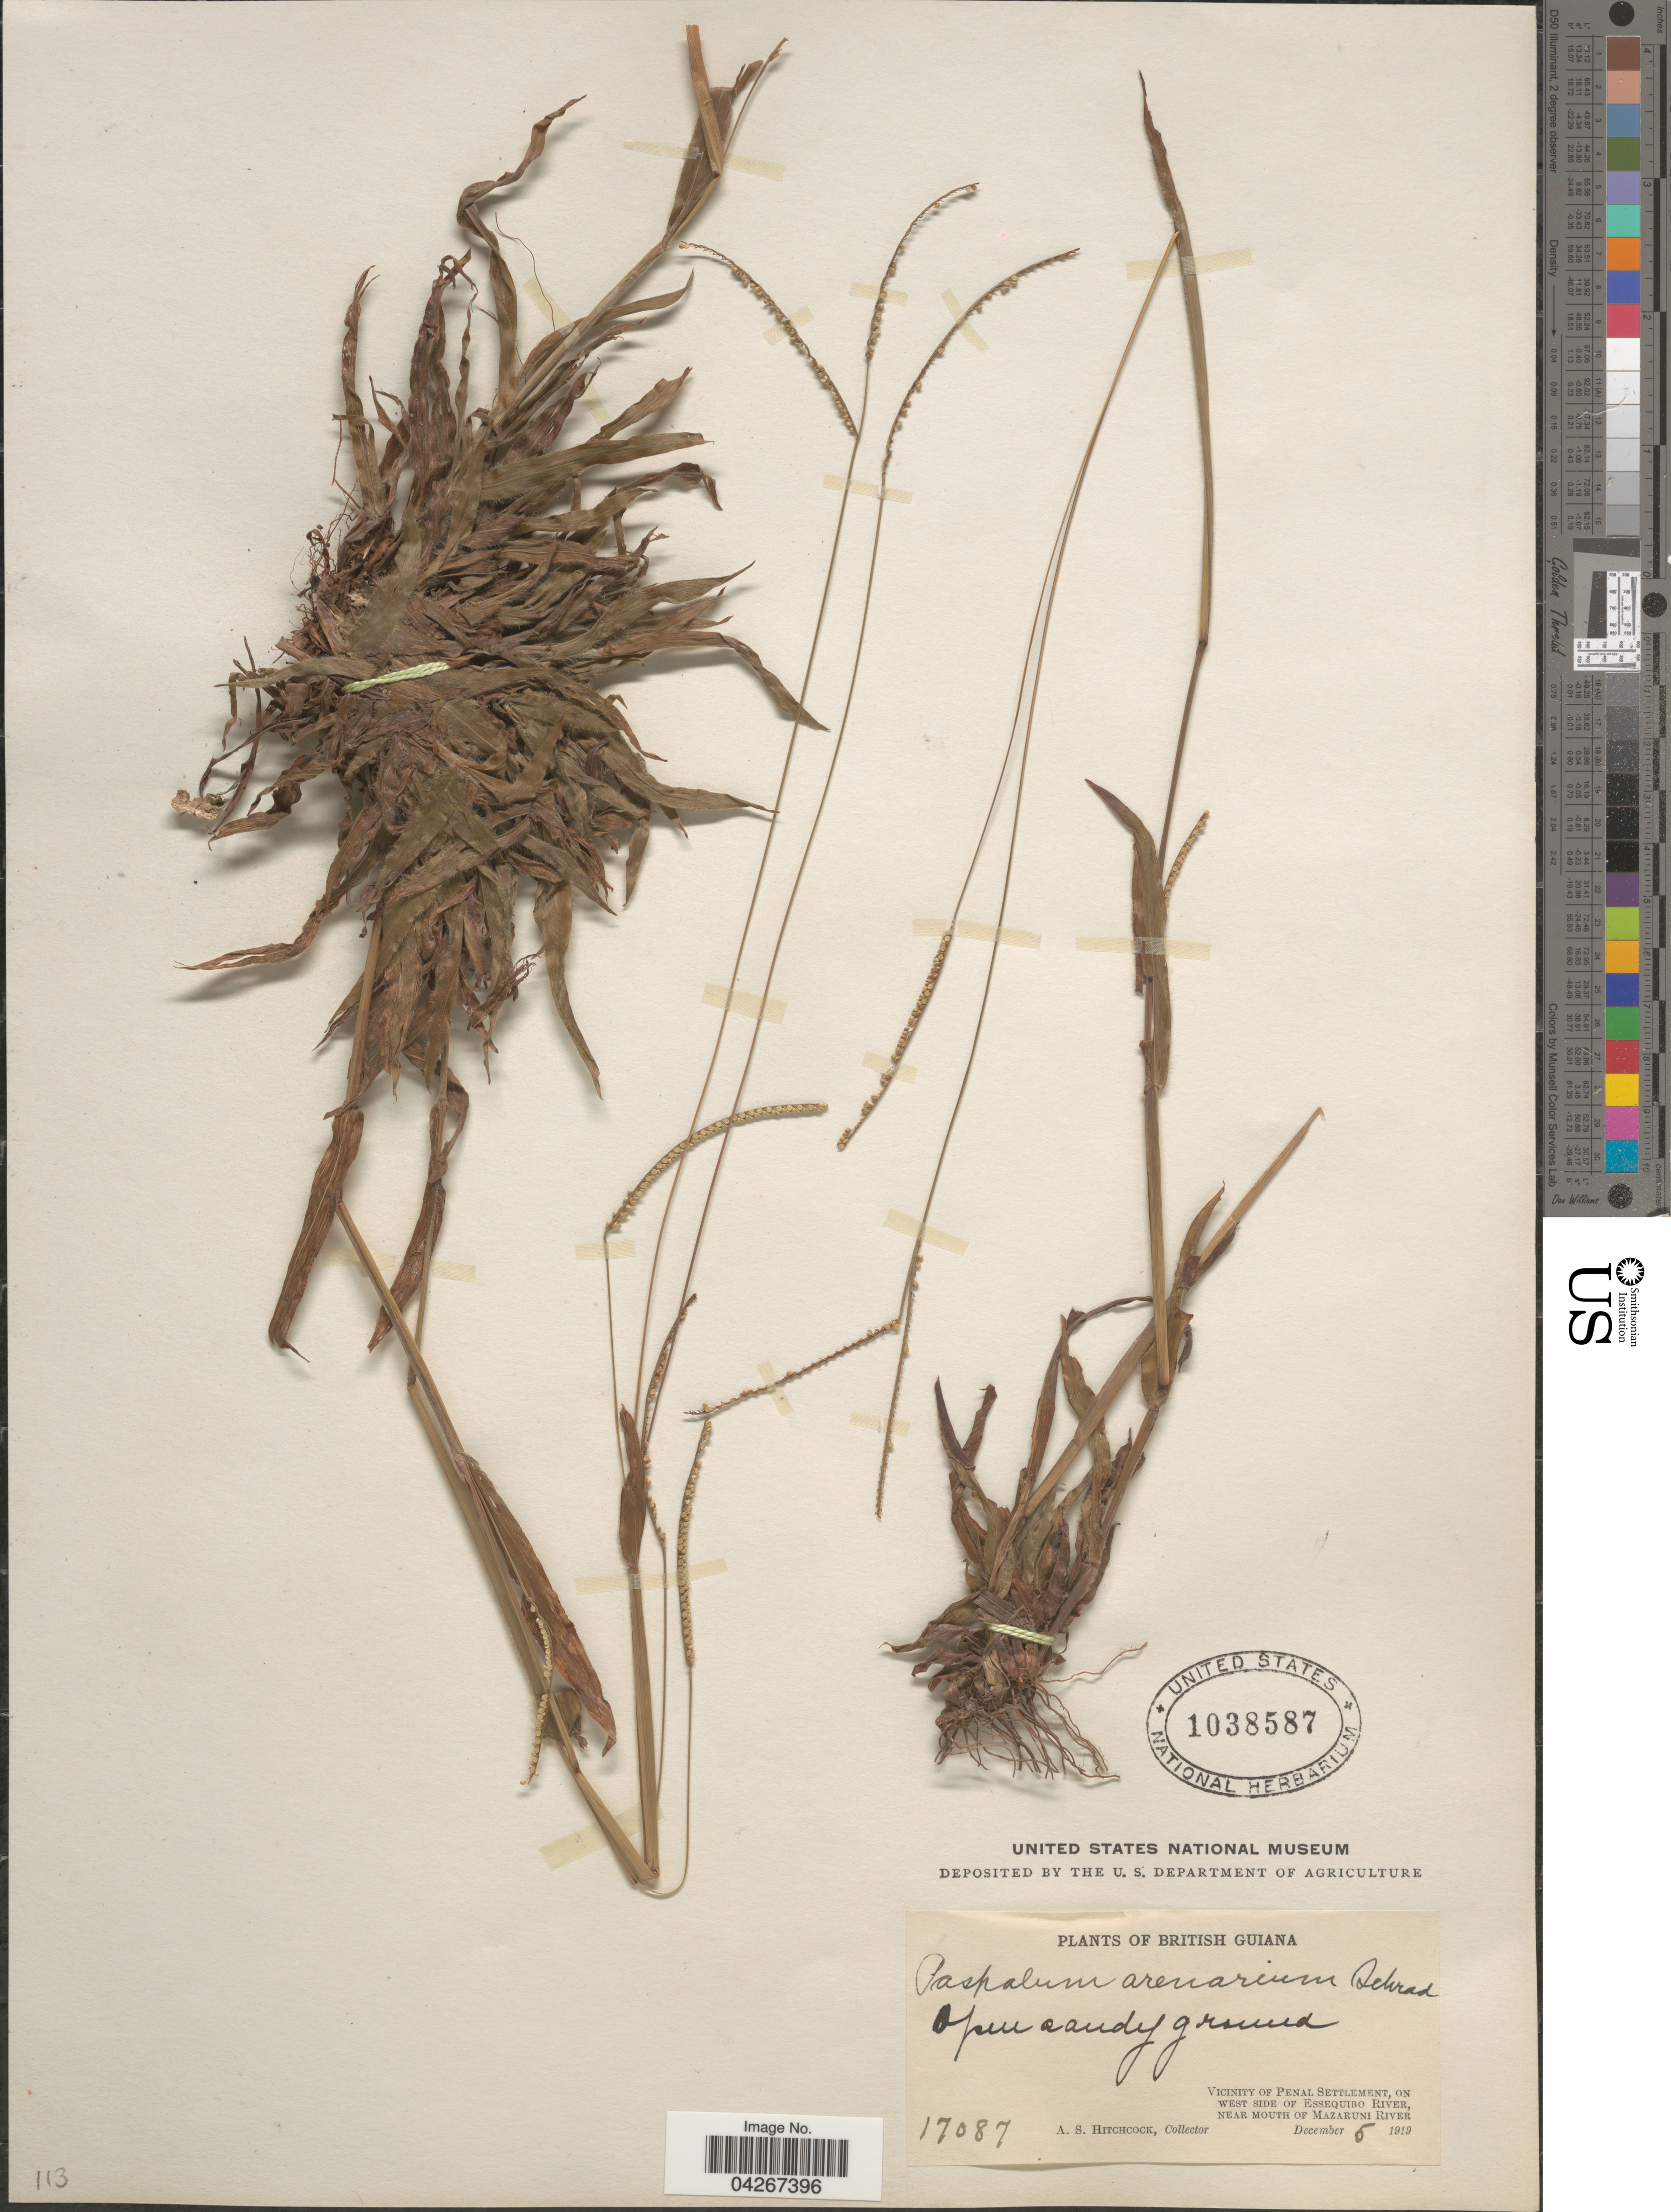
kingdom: Plantae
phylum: Tracheophyta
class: Liliopsida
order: Poales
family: Poaceae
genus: Paspalum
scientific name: Paspalum arenarium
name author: Schrad.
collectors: A. S. Hitchcock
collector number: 17087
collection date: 1919-12-06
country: Guyana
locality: British Guiana. Vicinity of Penal Settlement, on west side of Essequibo River, near mouth of Mazaruni River.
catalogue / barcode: US 1038587